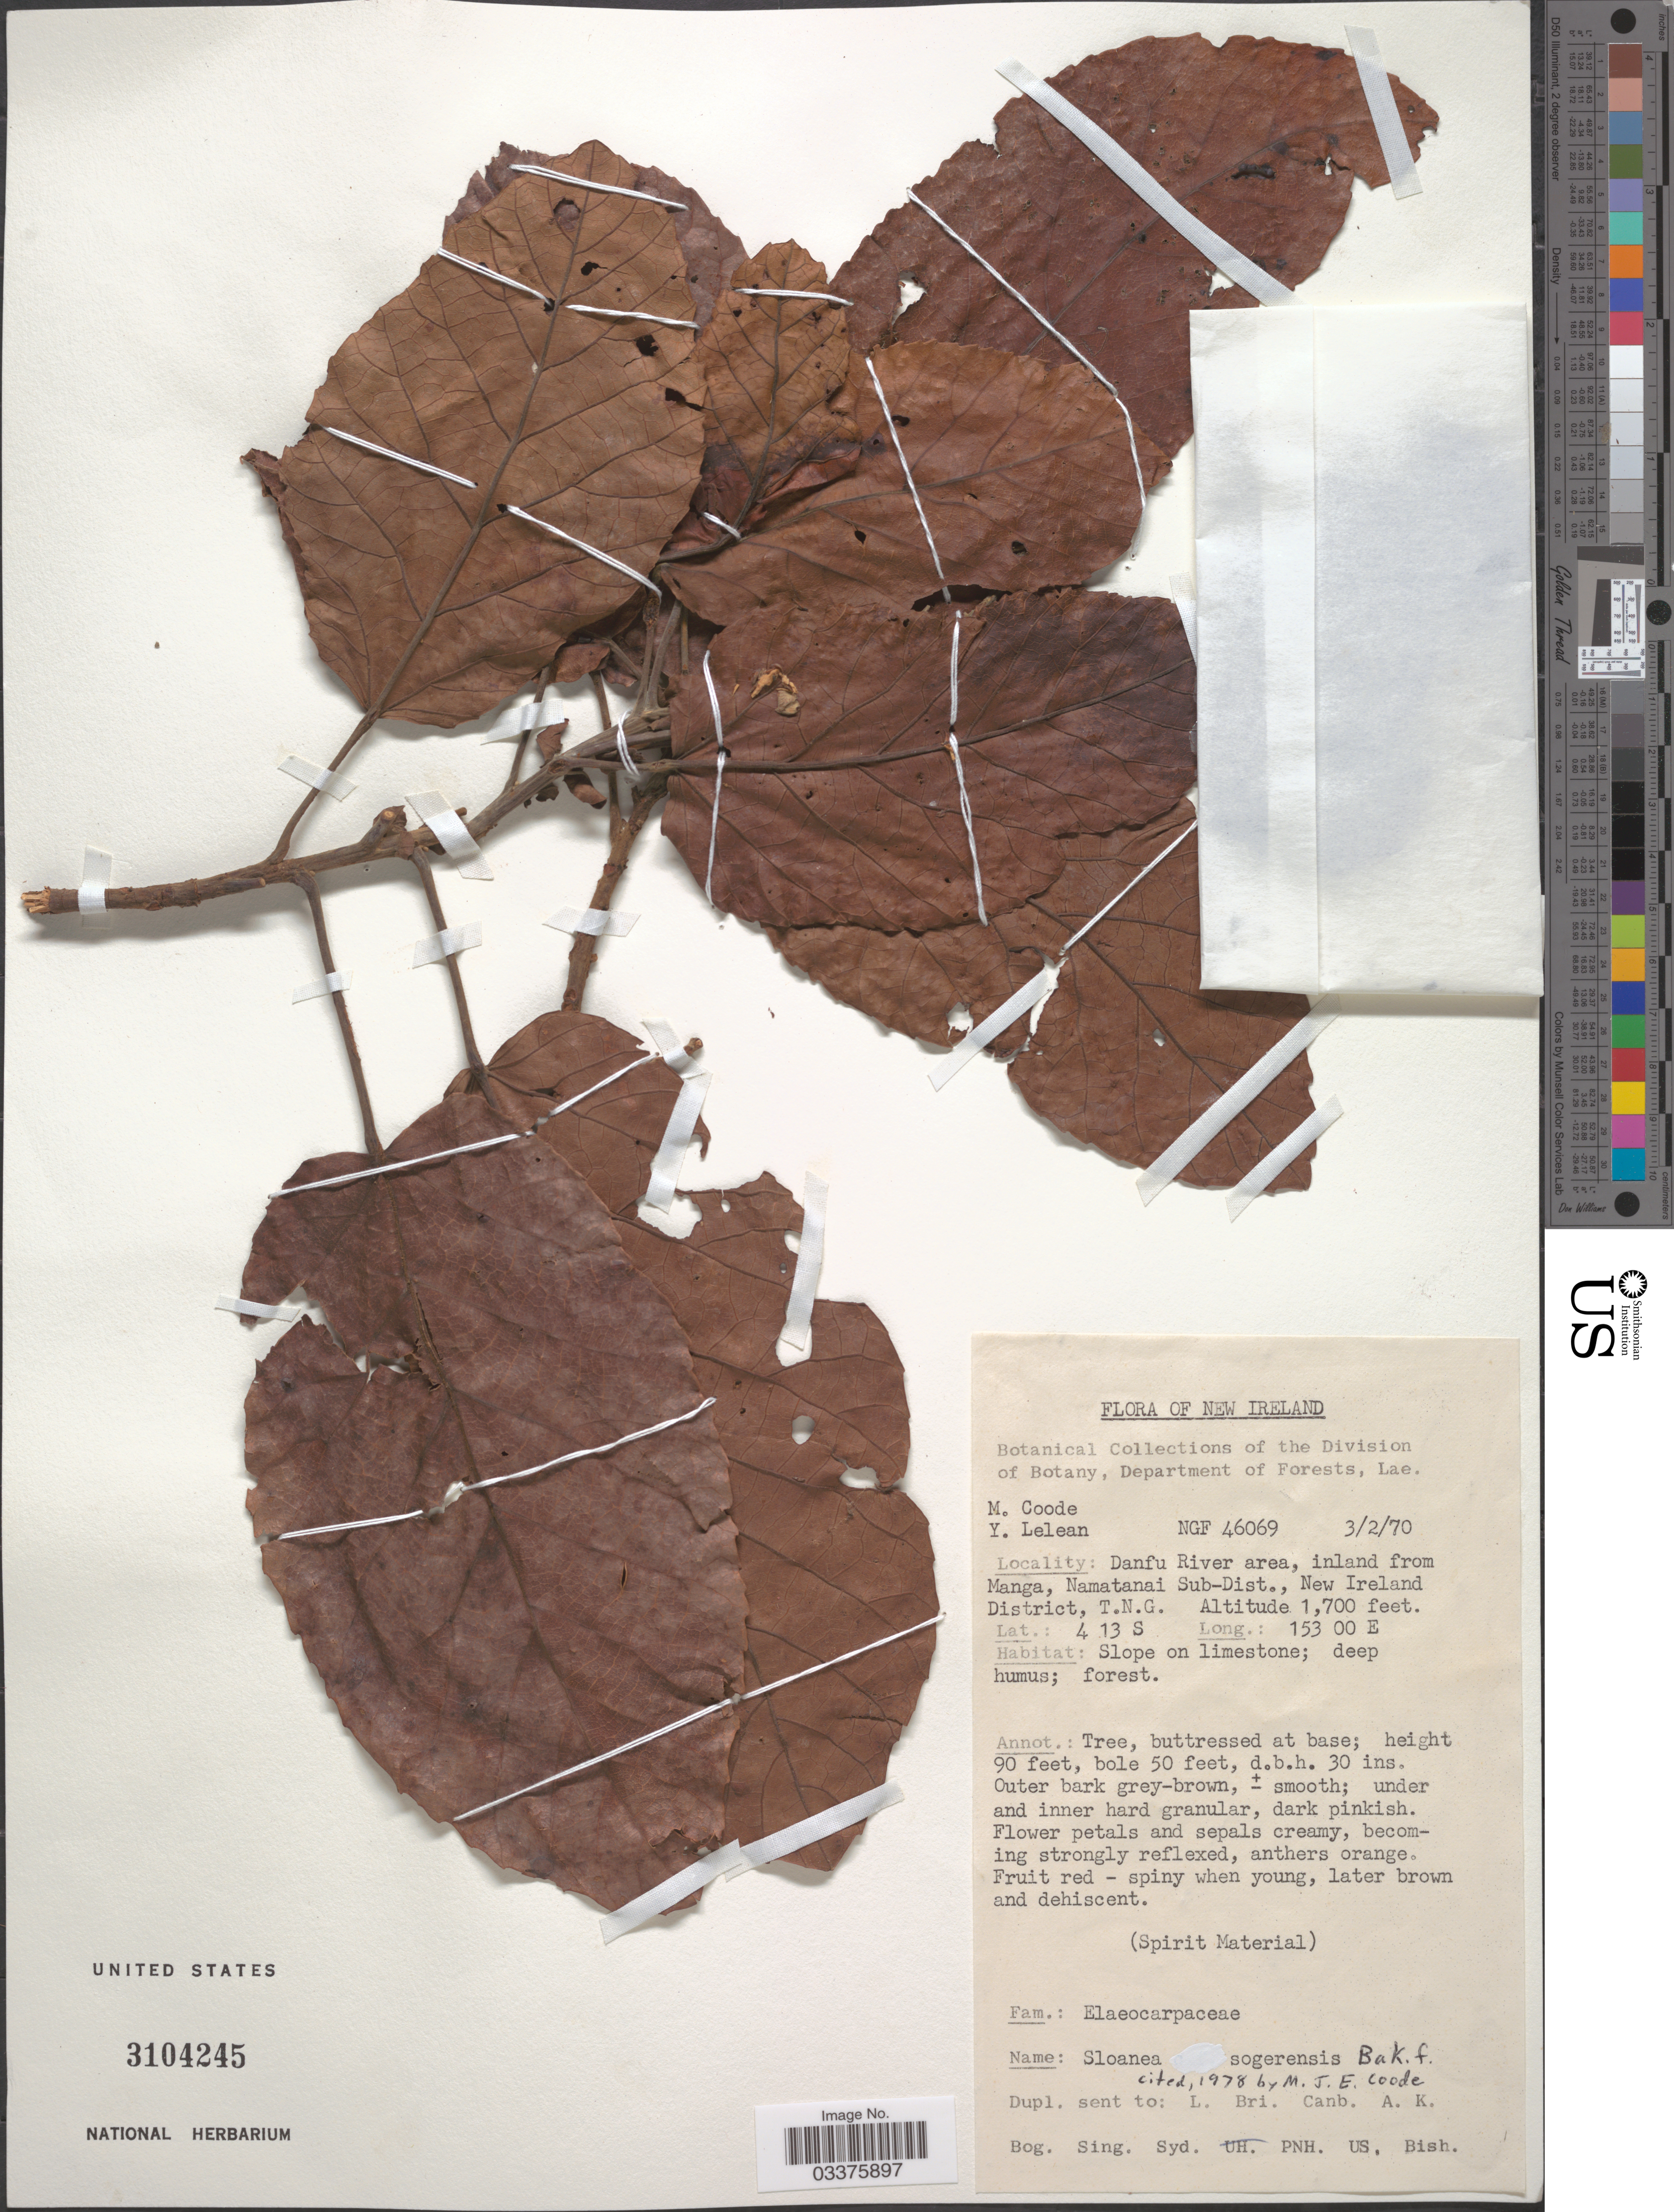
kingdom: Plantae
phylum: Tracheophyta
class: Magnoliopsida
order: Oxalidales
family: Elaeocarpaceae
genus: Sloanea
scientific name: Sloanea sogerensis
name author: Baker f.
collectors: M. Coode & Y. Lelean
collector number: NGF 46069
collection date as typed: Transcribed d/m/y: 3/2/70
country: Papua New Guinea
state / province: New Ireland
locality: Danfu River area, inland from Manga, Namatanai Sub-Dist., New Ireland District, T.N.G.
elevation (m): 518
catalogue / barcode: US 3104245